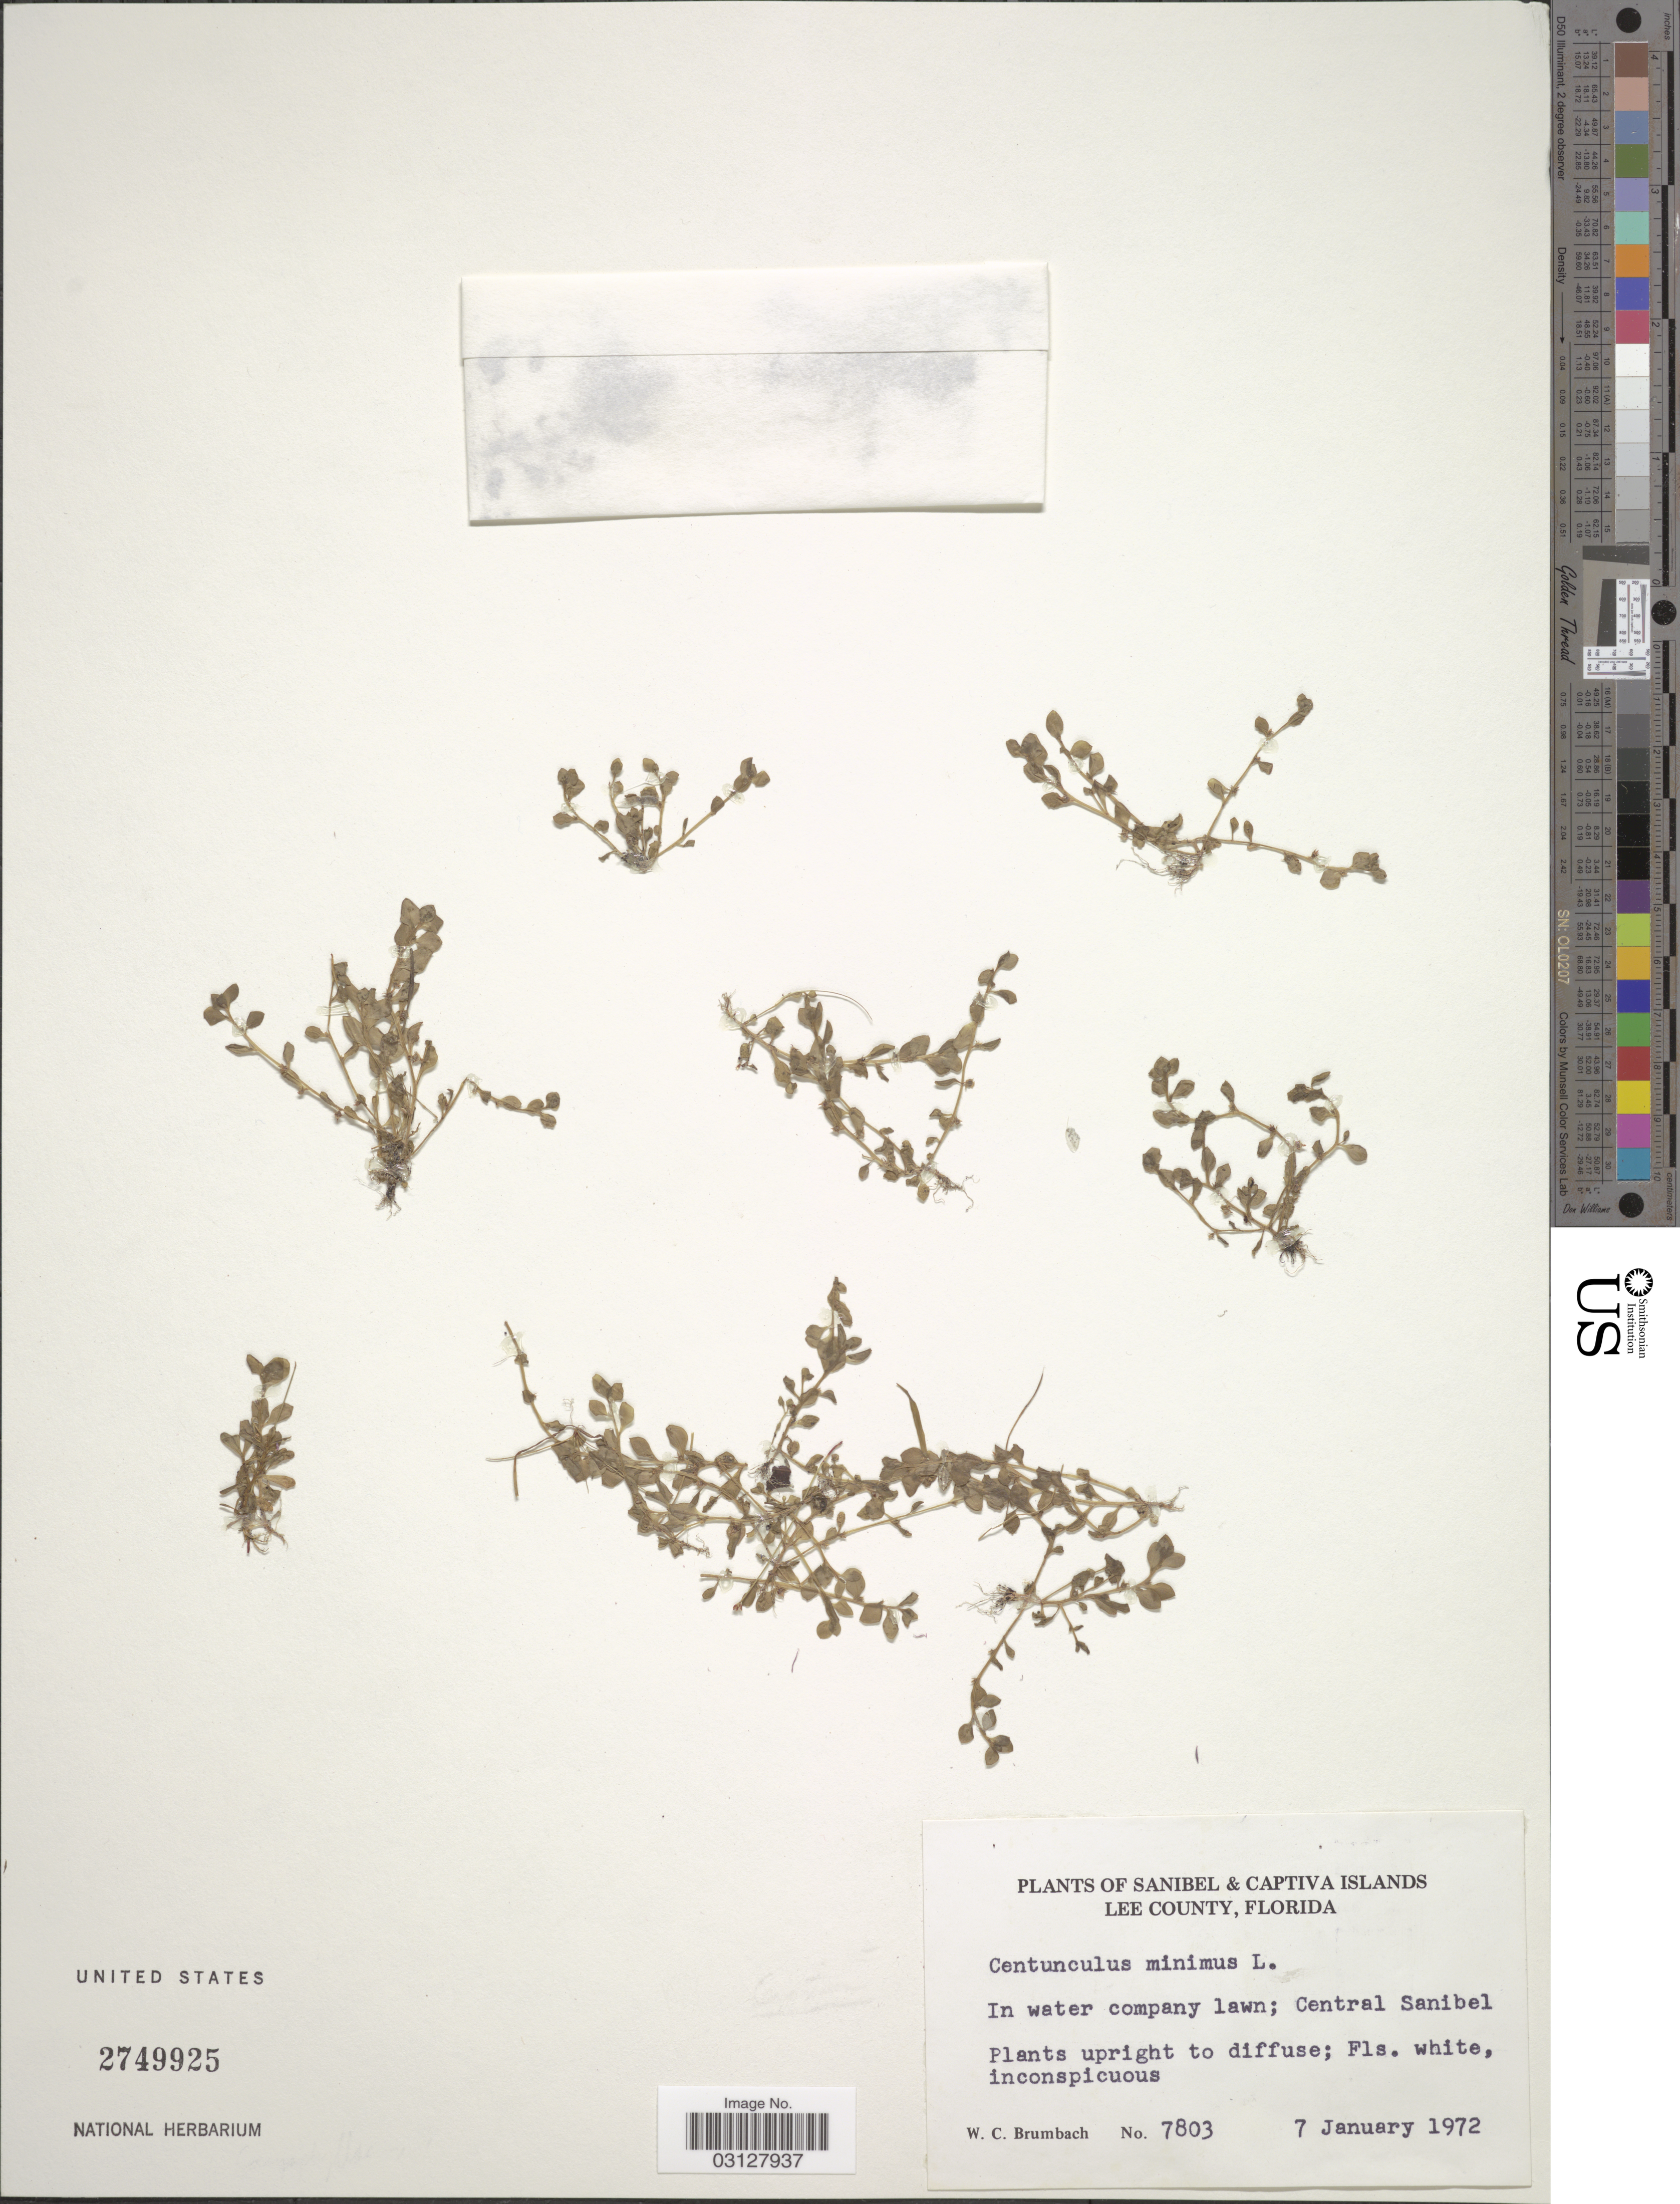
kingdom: Plantae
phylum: Tracheophyta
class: Magnoliopsida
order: Ericales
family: Primulaceae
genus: Centunculus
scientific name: Centunculus minimus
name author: L.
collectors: W. C. Brumbach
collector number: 7803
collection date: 1972-01-07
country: United States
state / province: Florida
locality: Sanibel & Captiva Islands. Lee County. In water company lawn; Central Sanibel.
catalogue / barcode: US 2749925